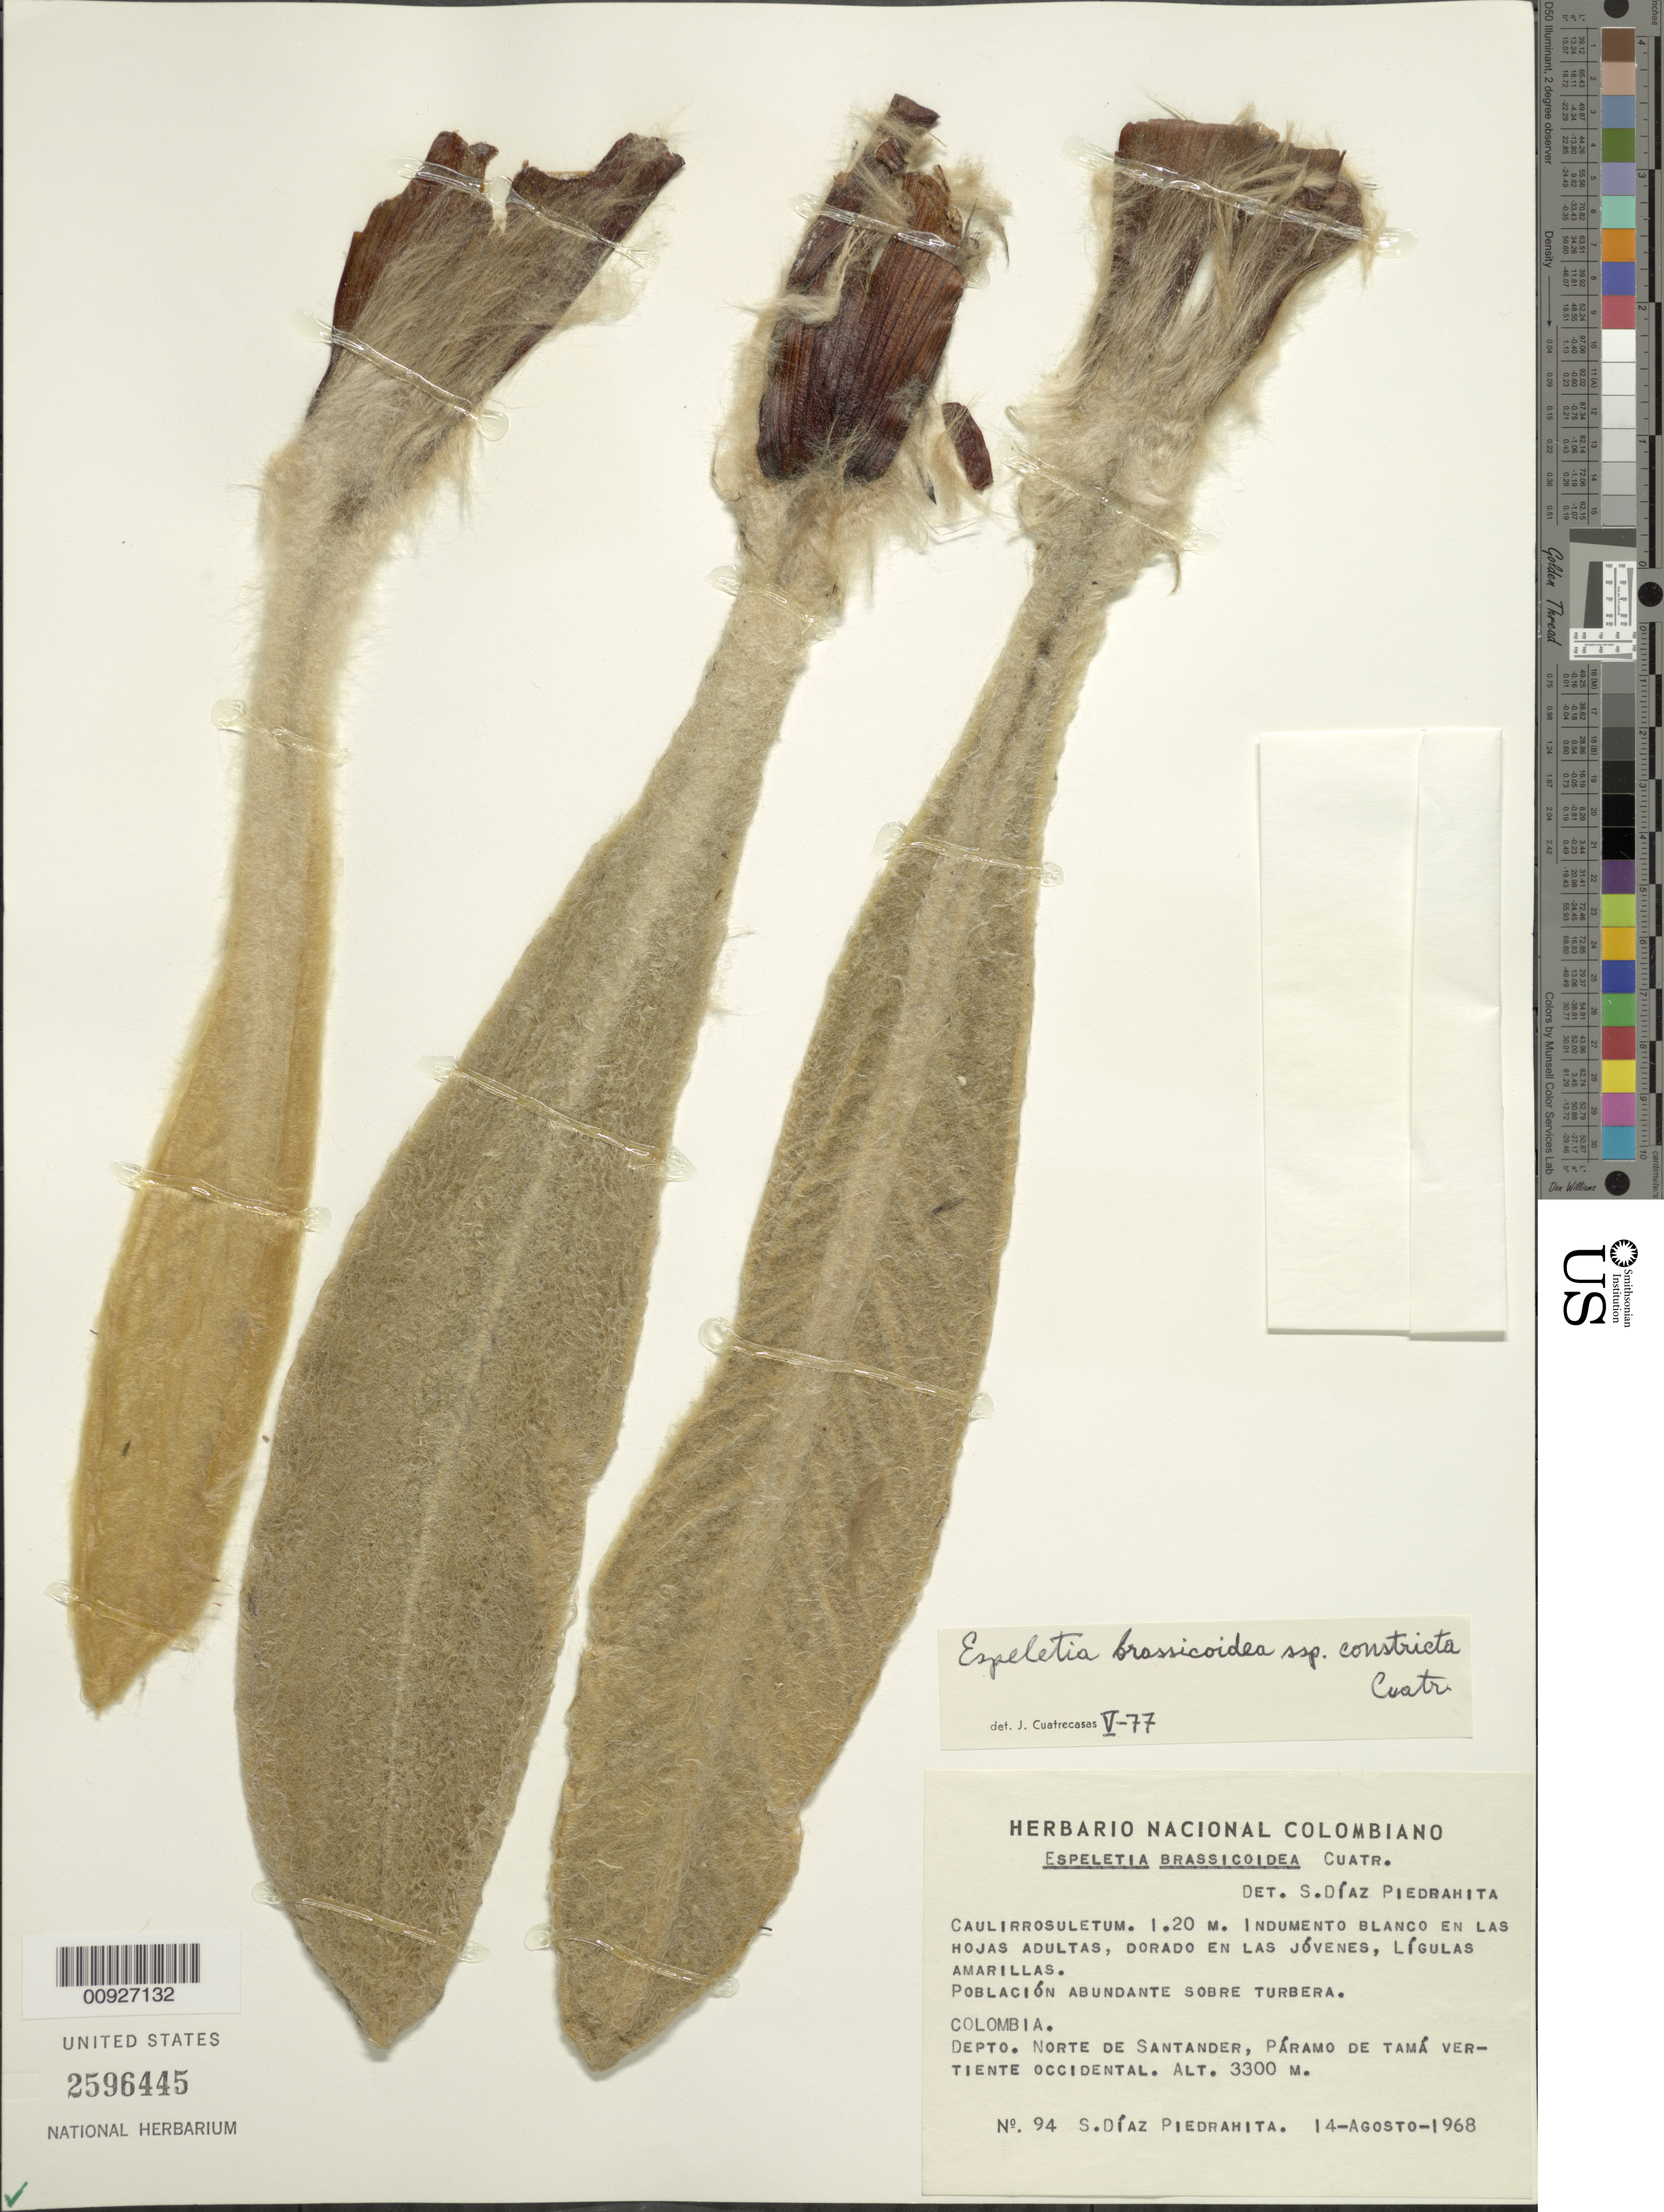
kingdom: Plantae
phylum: Tracheophyta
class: Magnoliopsida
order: Asterales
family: Asteraceae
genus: Espeletia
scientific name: Espeletia brassicoidea f. constricta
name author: Cuatrec.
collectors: S. Díaz Píedrahíta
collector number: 94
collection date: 1968-08-14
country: Colombia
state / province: Norte de Santander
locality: P. de Tamá. Páramo de Tamá, vertiente occidental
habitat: Población abiundante sobre turbera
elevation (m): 3300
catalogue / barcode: US 2596445